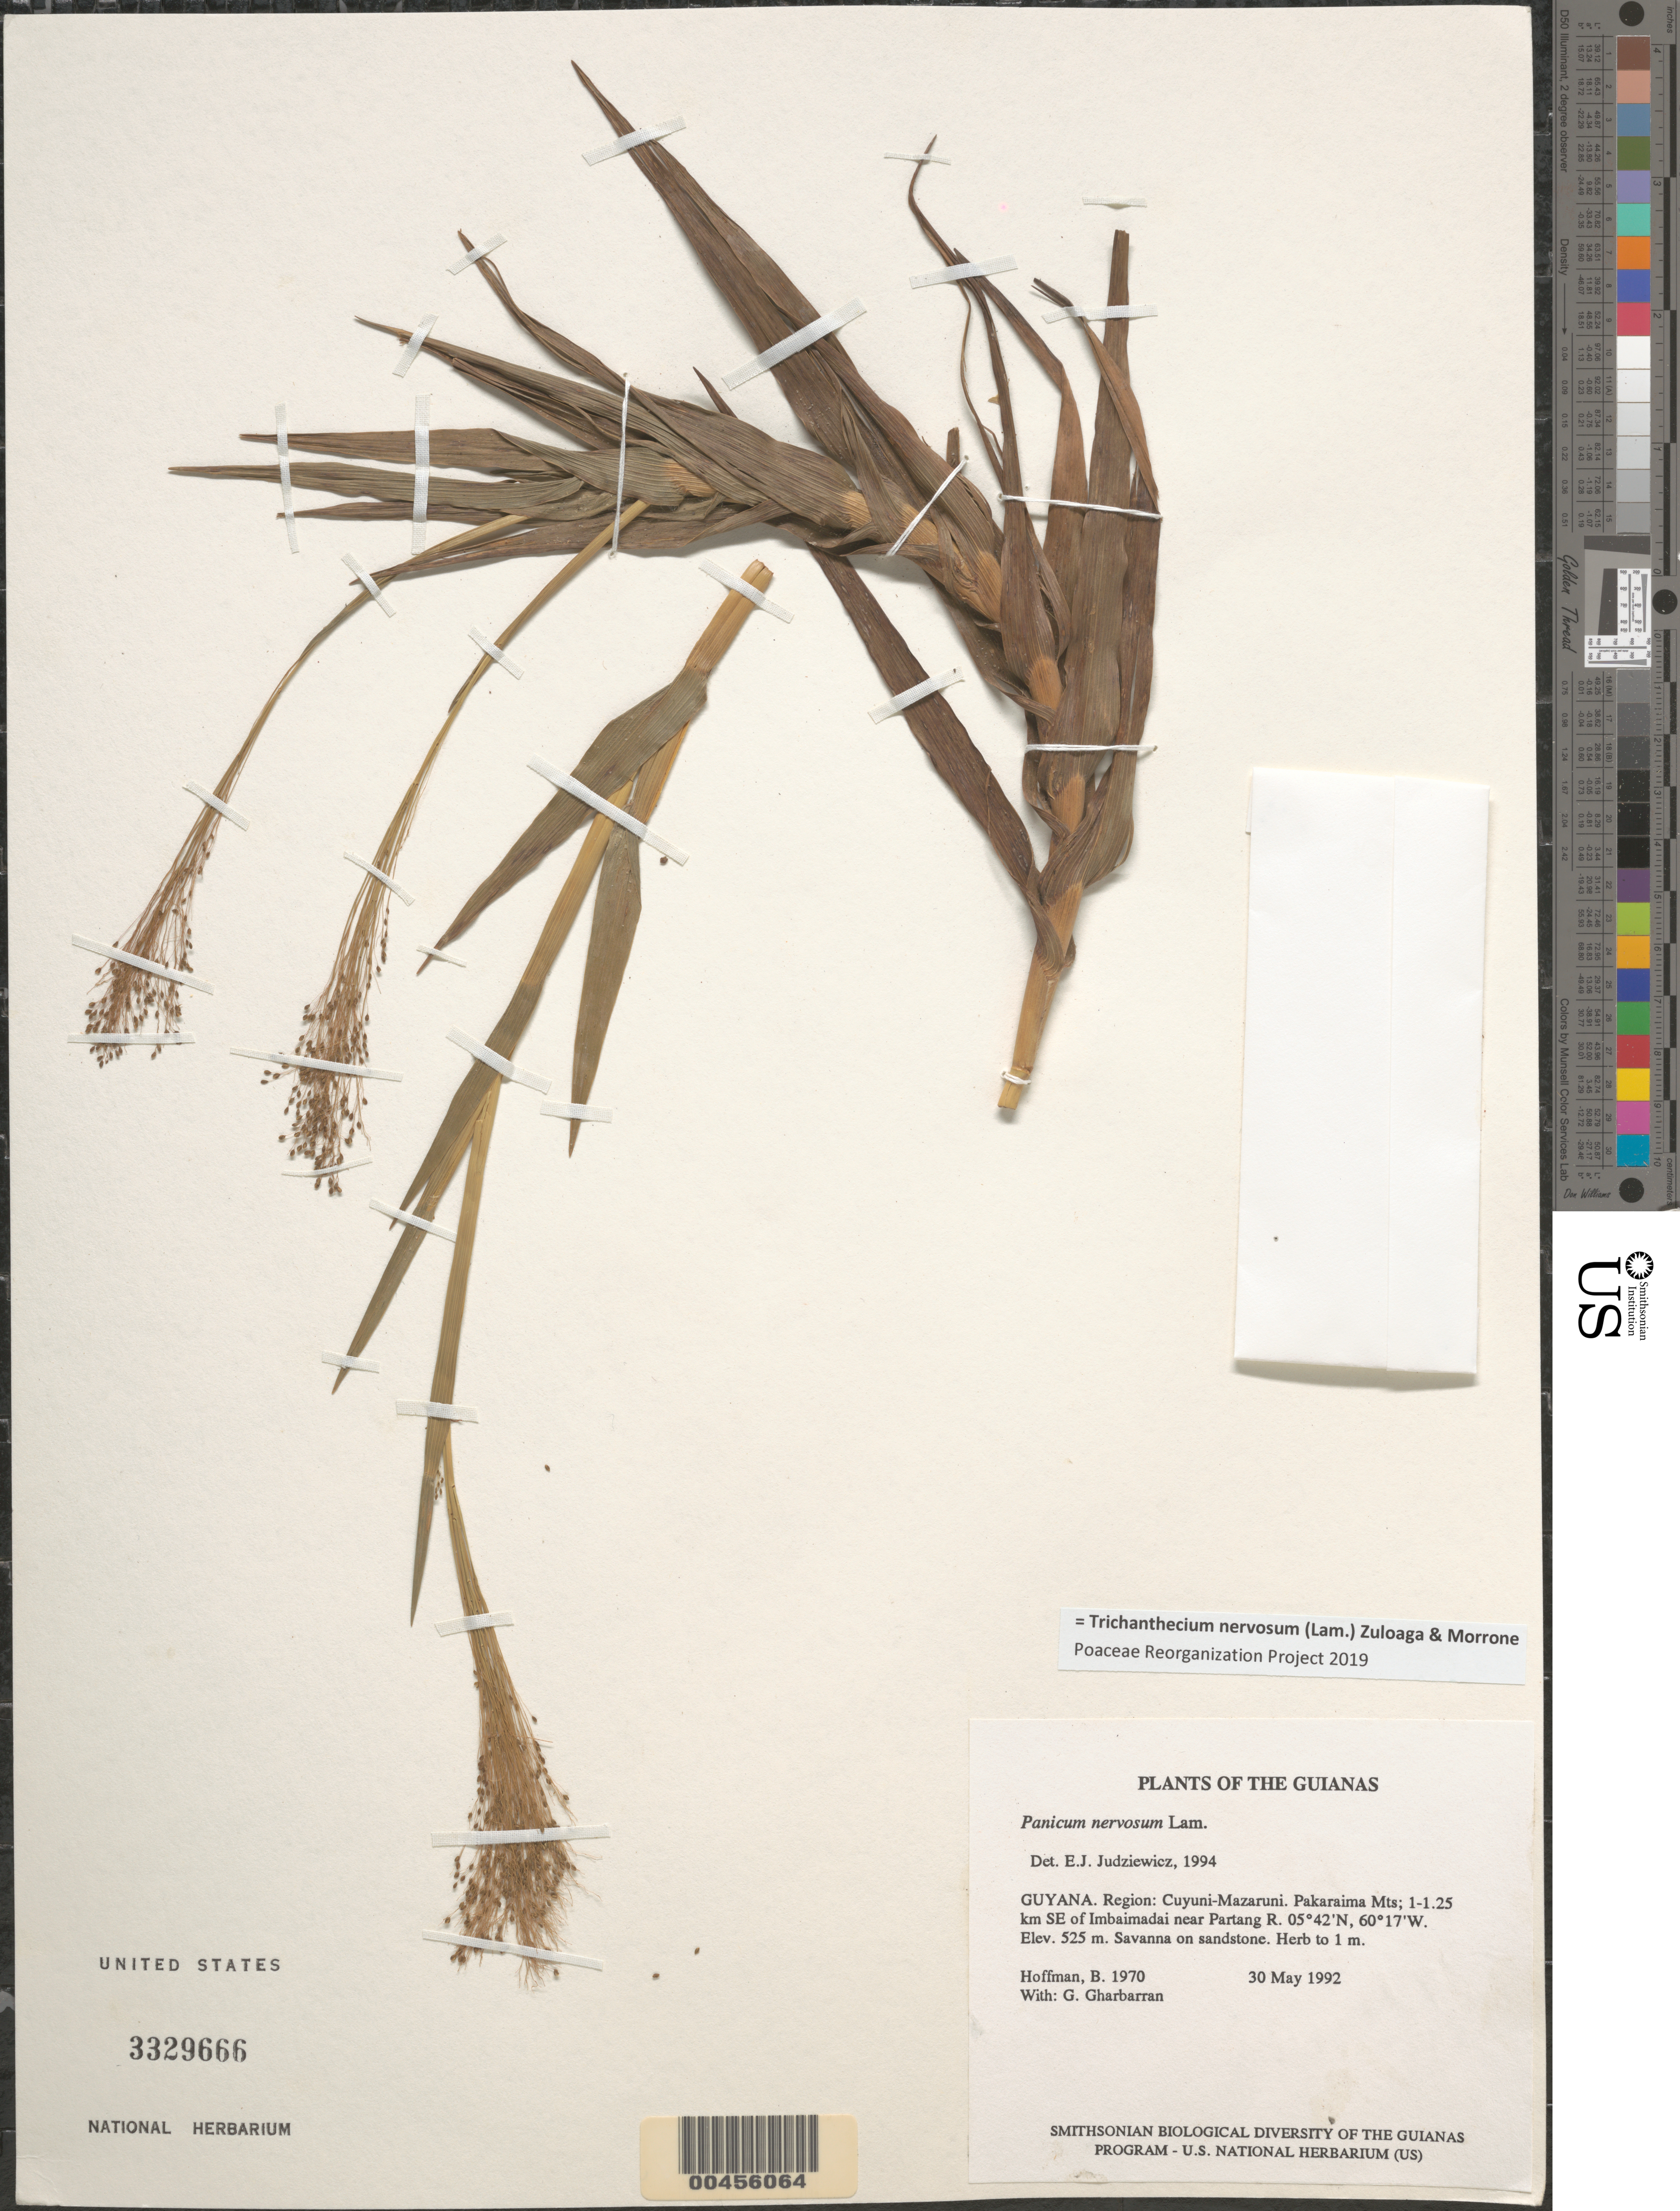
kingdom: Plantae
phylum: Tracheophyta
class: Liliopsida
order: Poales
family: Poaceae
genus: Trichanthecium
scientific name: Trichanthecium nervosum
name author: (Lam.) Zuloaga & Morrone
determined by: Poaceae Reorganization Project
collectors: B. Hoffman & G. Gharbarran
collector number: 1970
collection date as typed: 30 May 1992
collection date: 1992-05-30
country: Guyana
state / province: Cuyuni-Mazaruni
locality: Pakaraima Mts; 1-1.25 km SE of Imbaimadai near Partang River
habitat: Savanna on sandstone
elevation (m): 525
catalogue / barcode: US 3329666